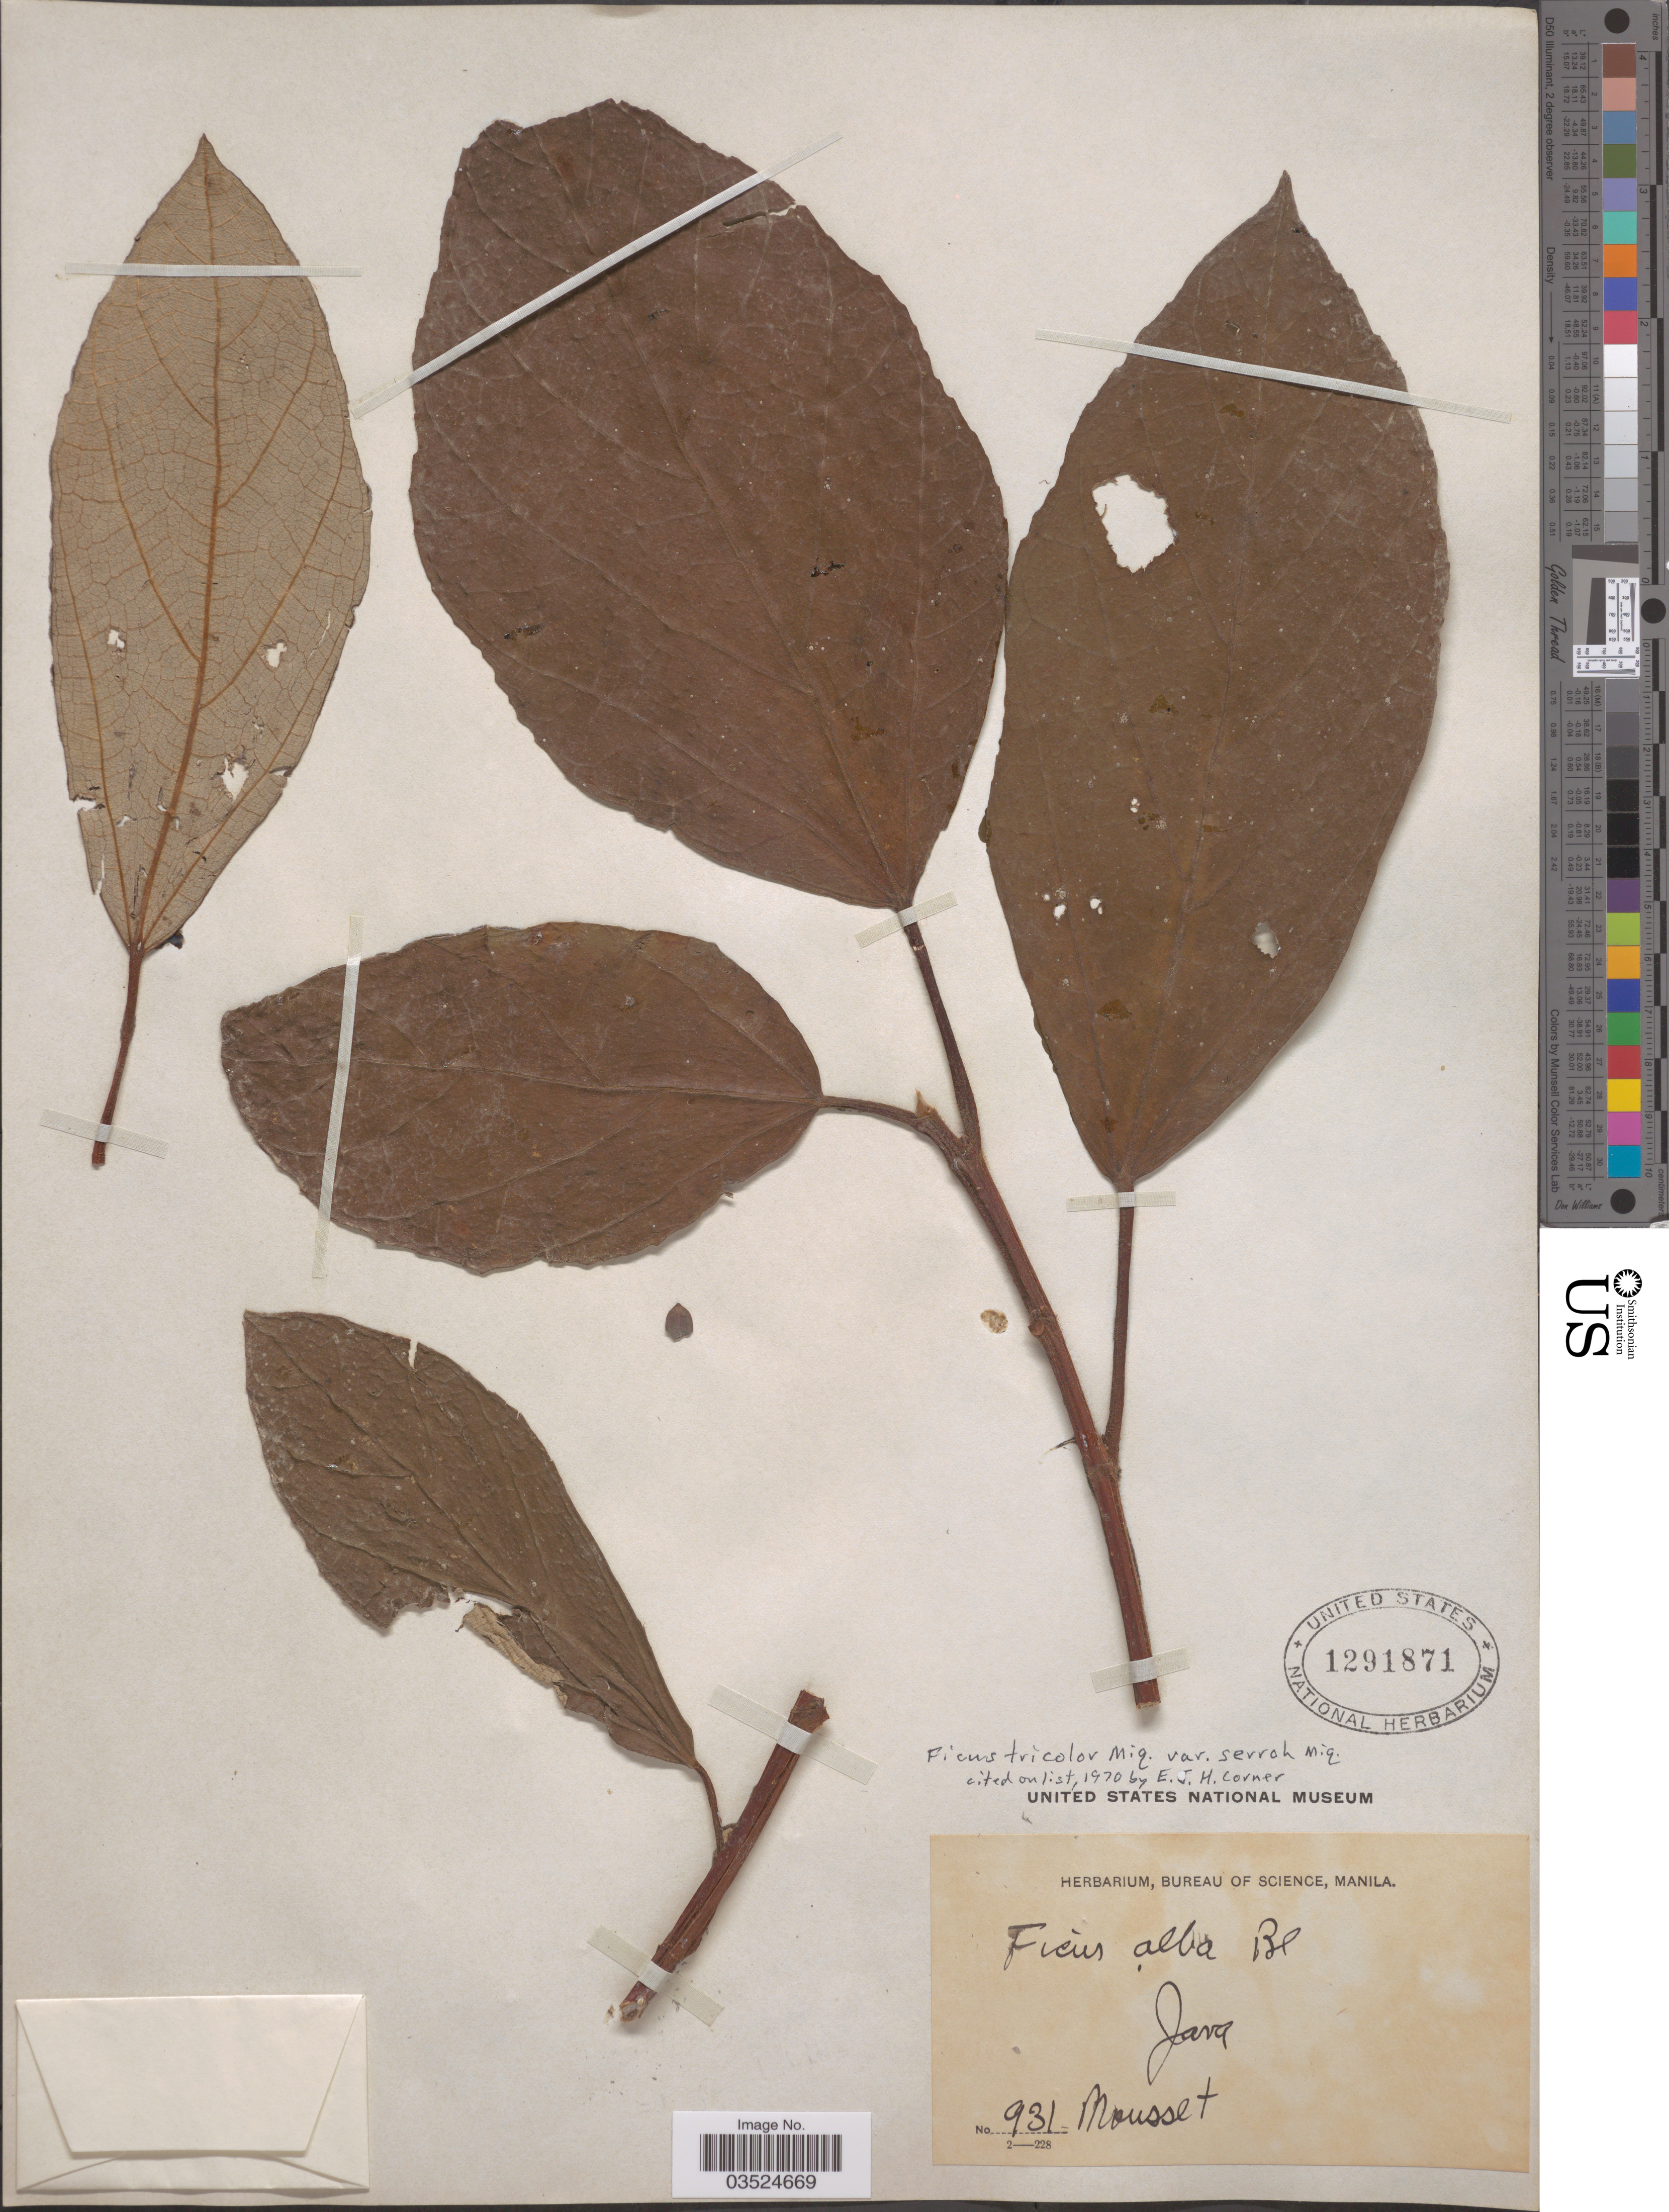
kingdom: Plantae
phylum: Tracheophyta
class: Magnoliopsida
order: Rosales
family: Moraceae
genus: Ficus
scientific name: Ficus tricolor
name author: Miq.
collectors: Mousset, --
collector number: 931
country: Indonesia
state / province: Java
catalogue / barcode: US 1291871